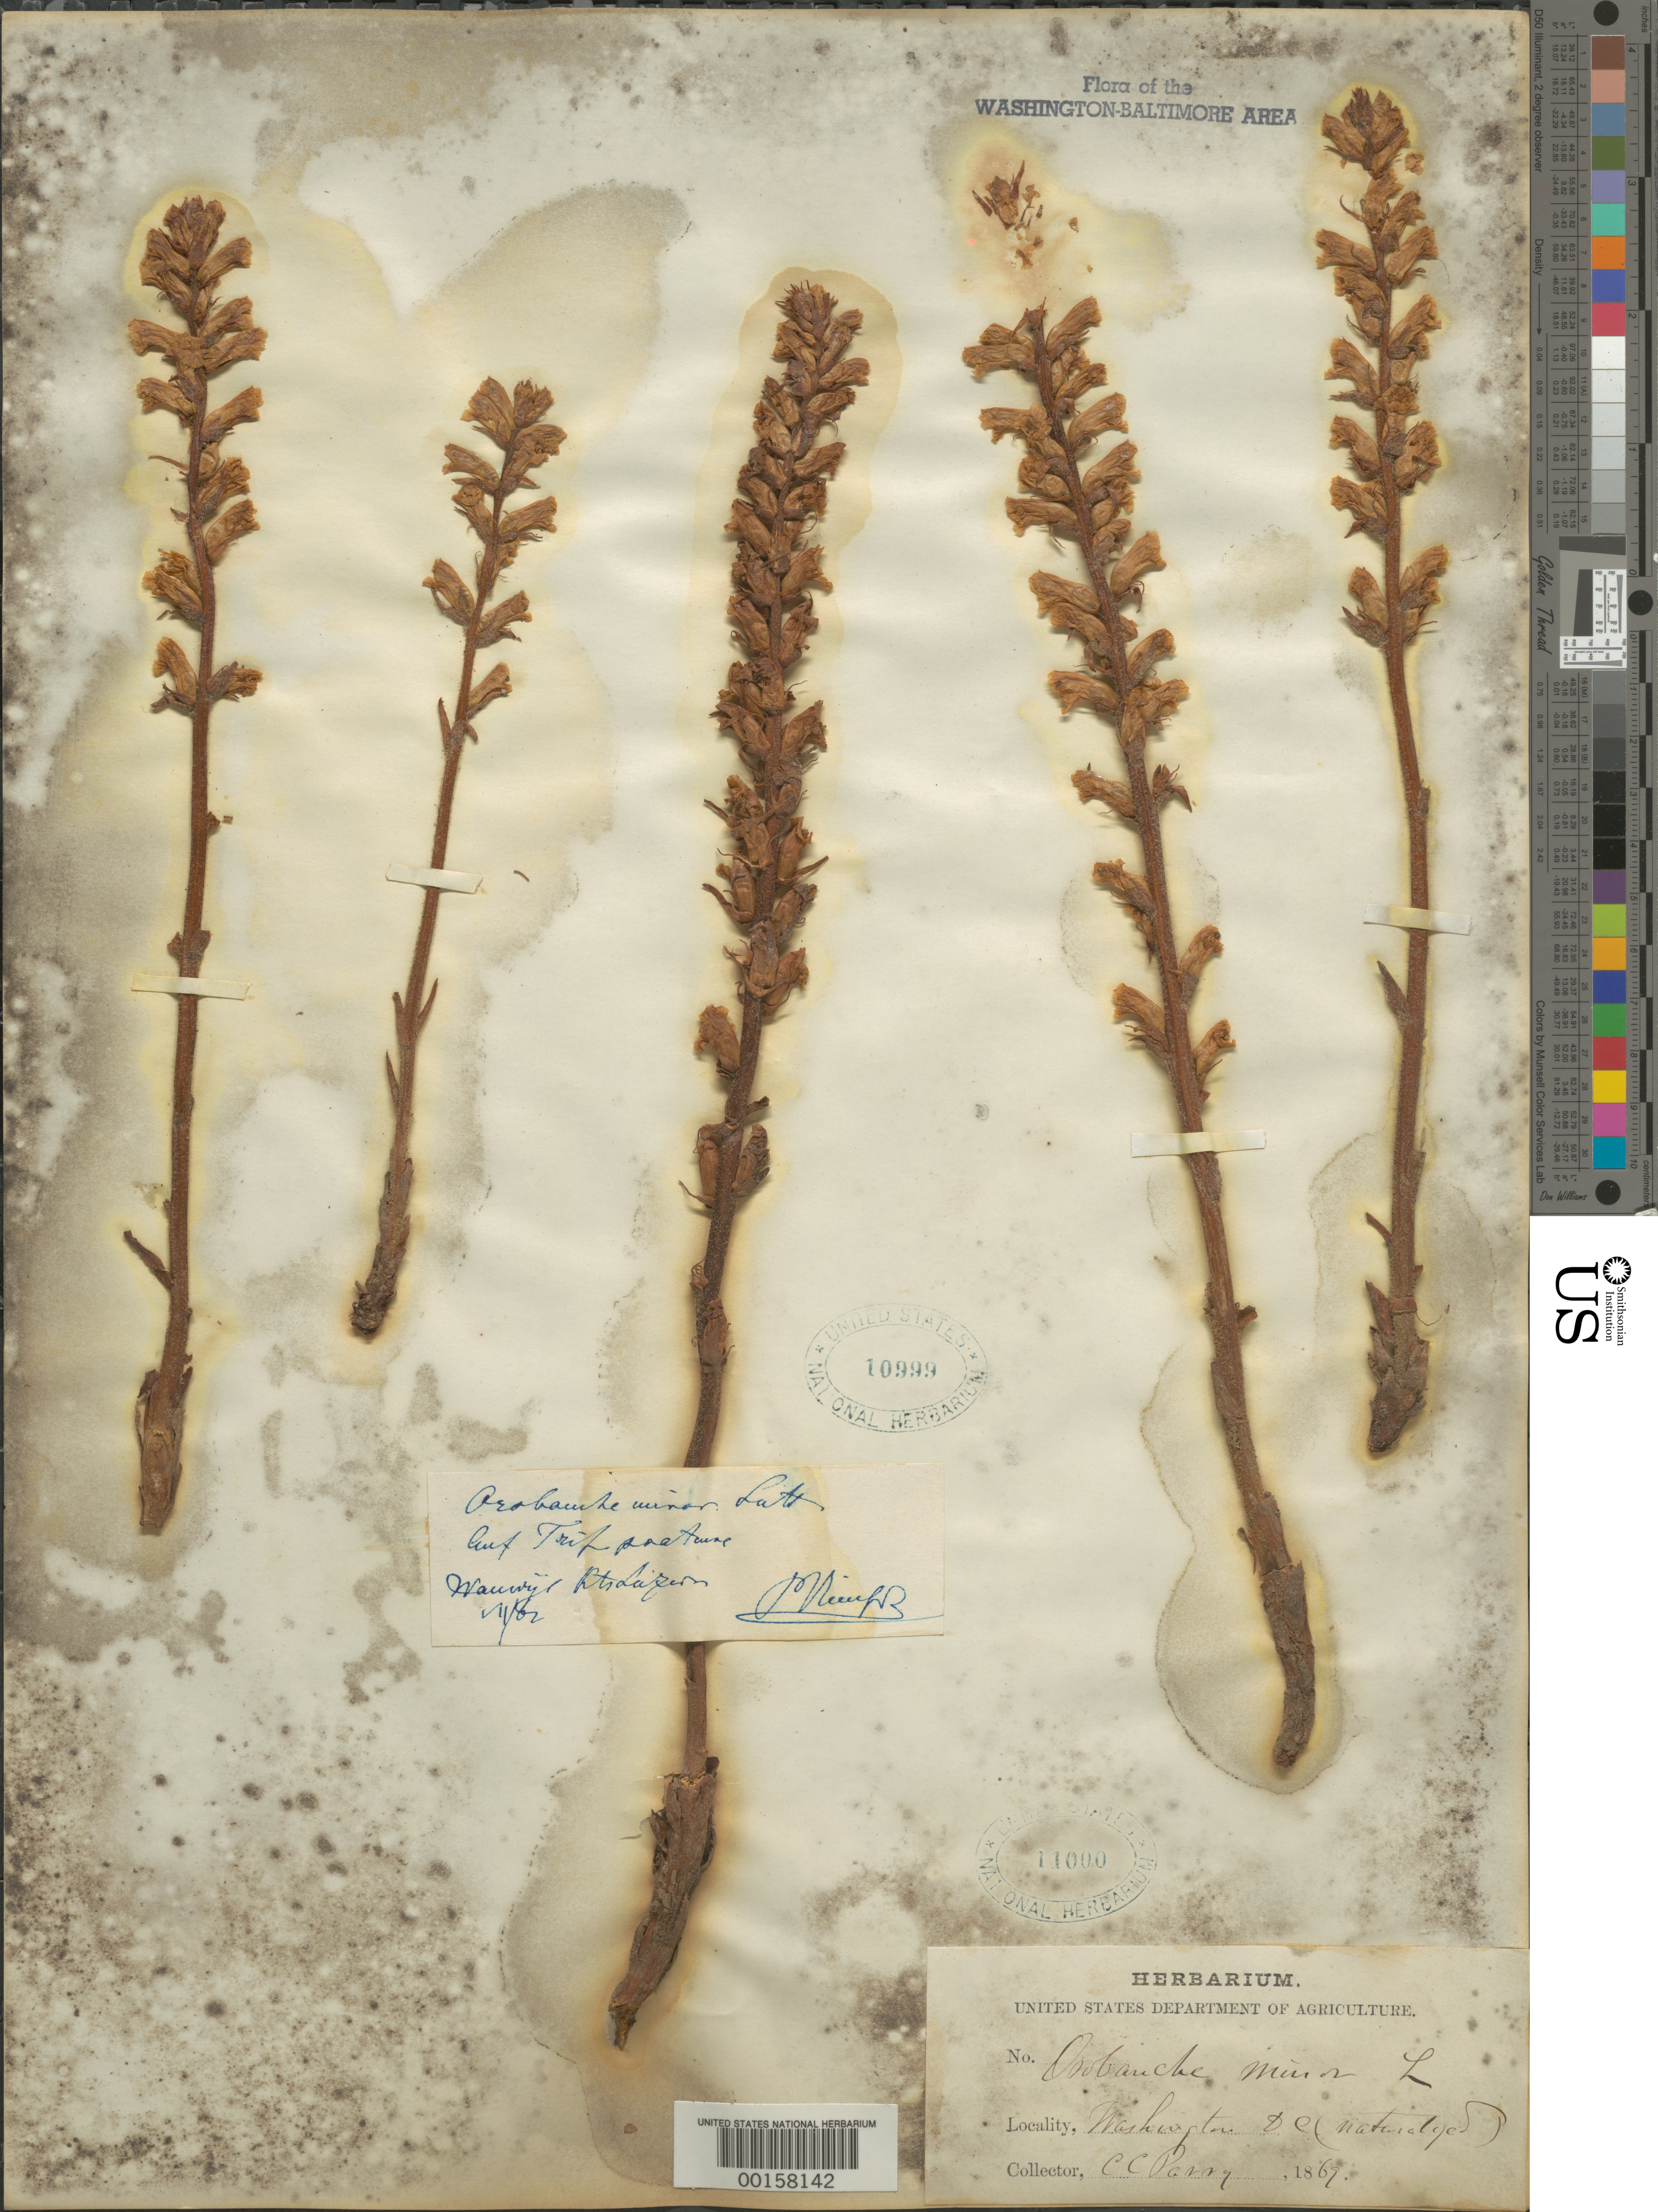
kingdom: Plantae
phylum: Tracheophyta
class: Magnoliopsida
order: Lamiales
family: Orobanchaceae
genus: Orobanche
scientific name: Orobanche minor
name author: Sm.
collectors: C. C. Parry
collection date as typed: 1869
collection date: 1869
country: United States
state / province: District of Columbia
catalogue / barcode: US 10999